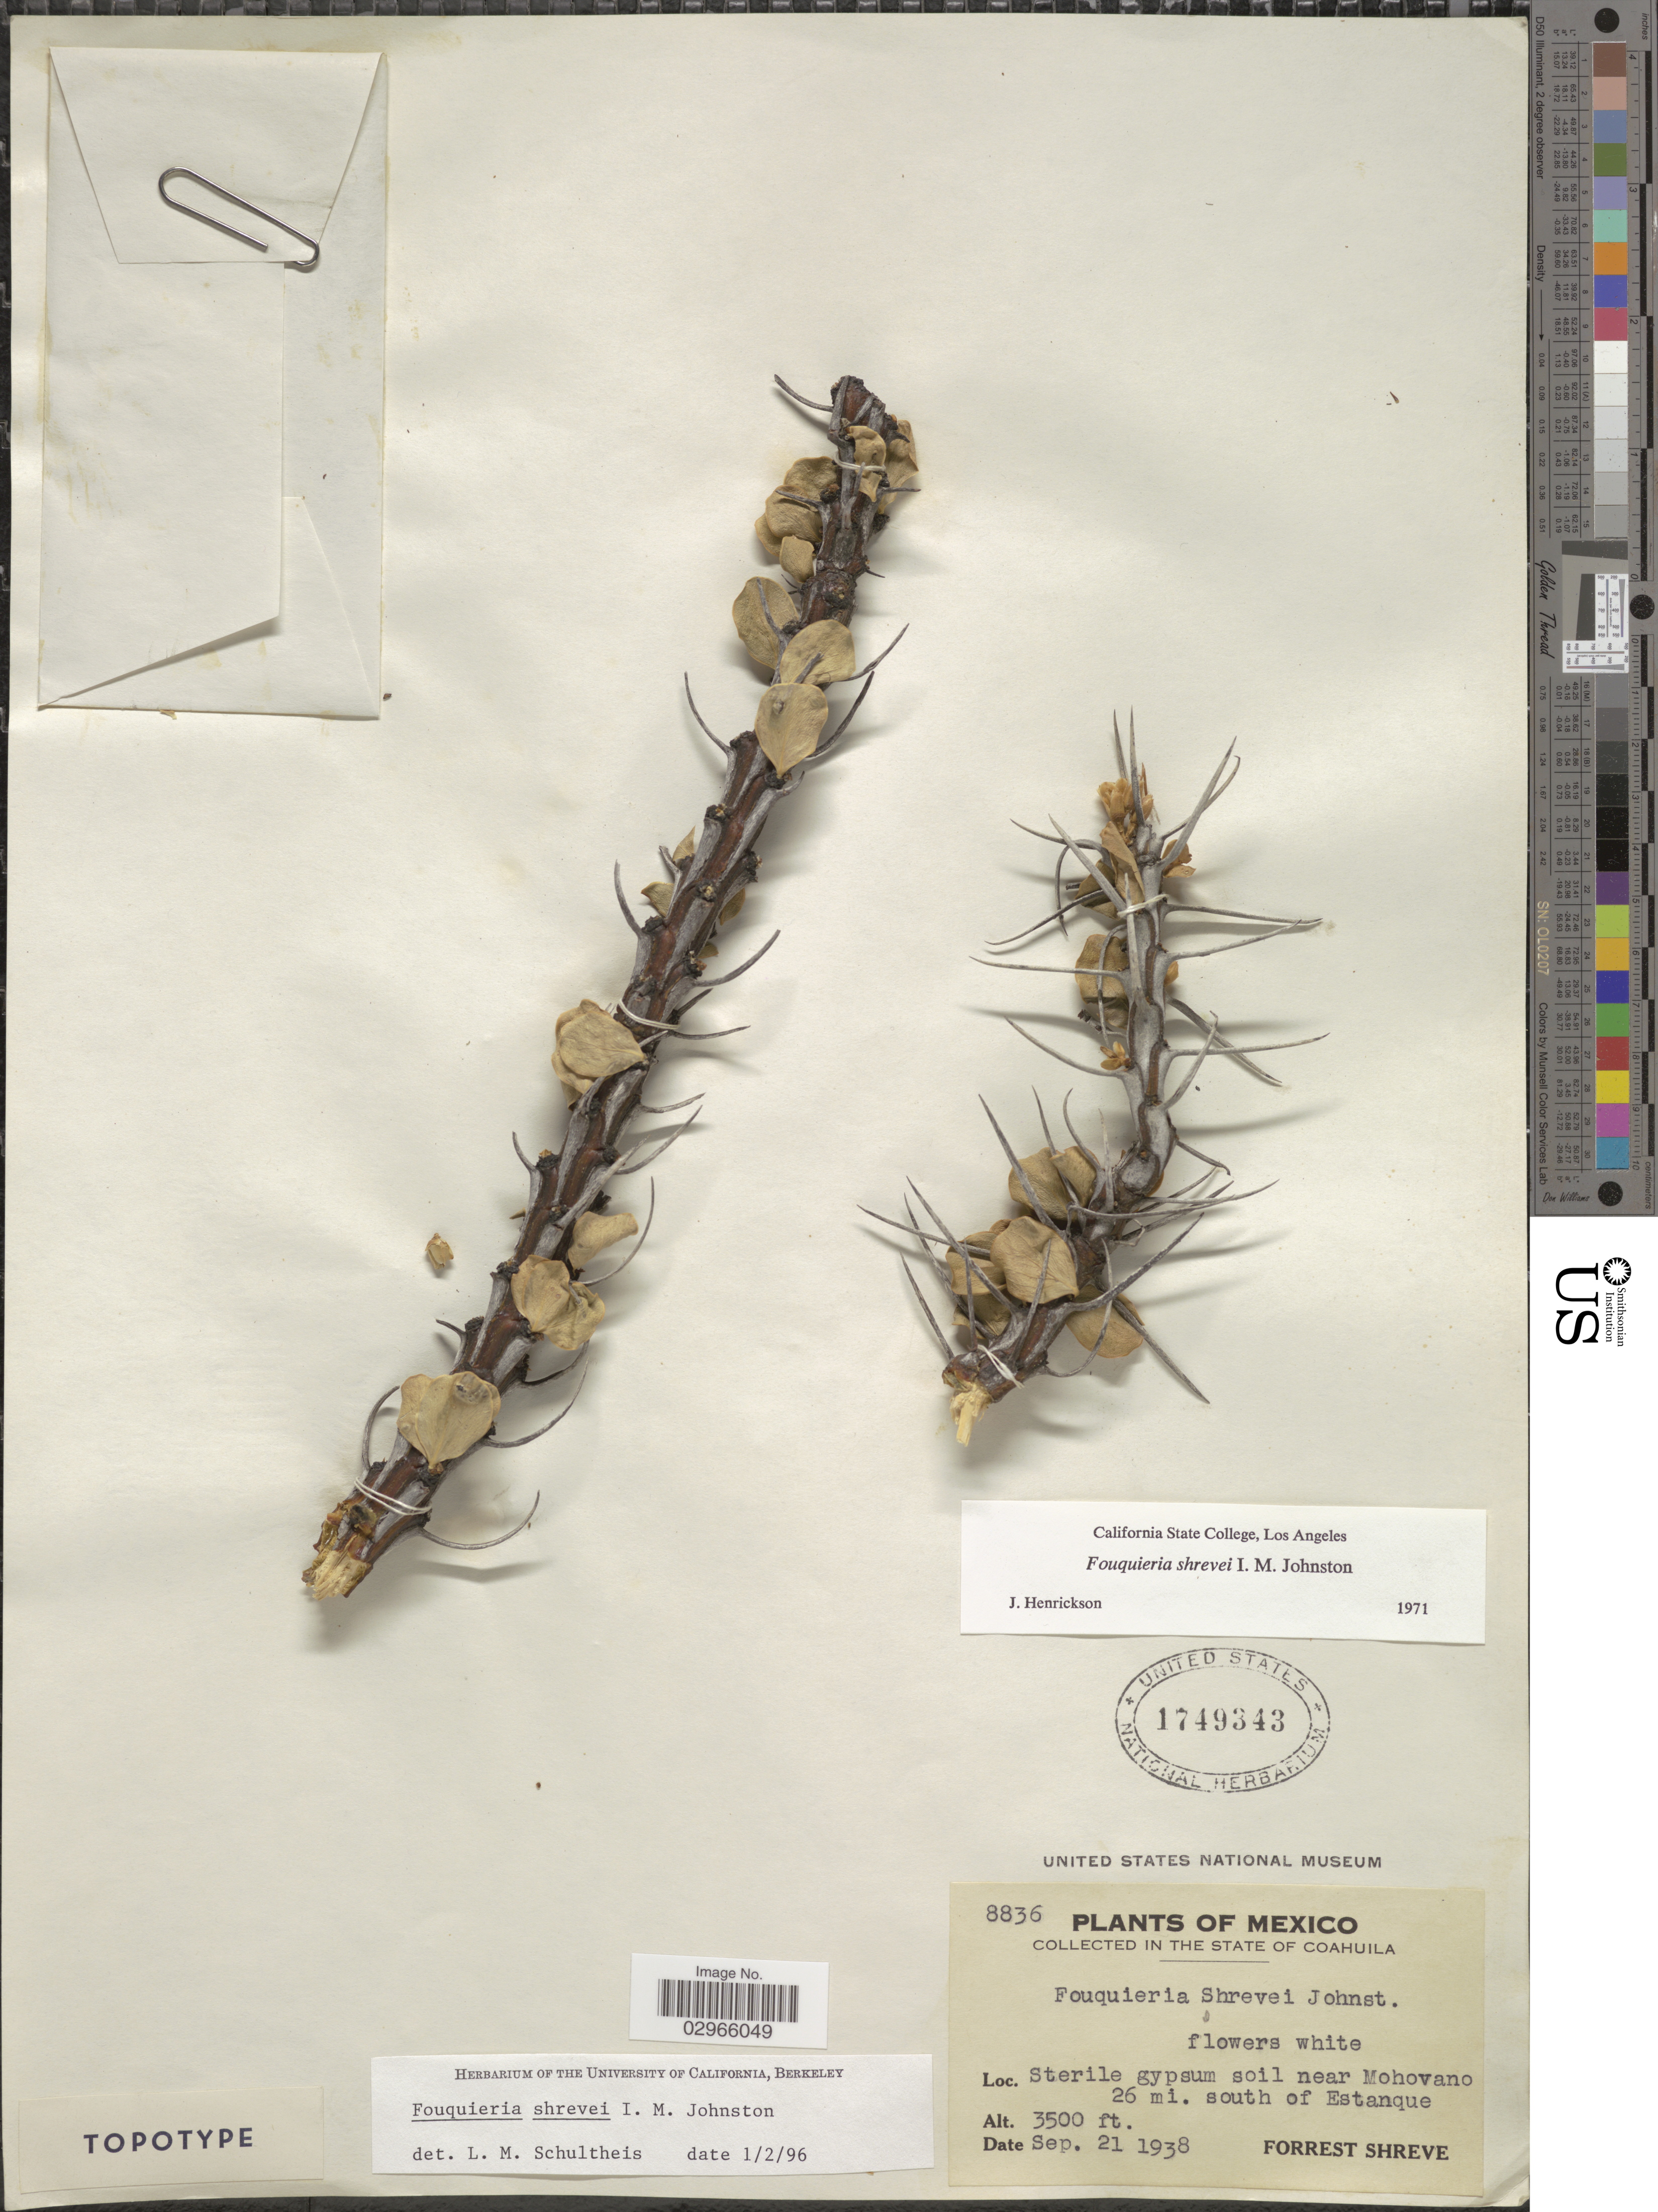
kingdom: Plantae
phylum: Tracheophyta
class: Magnoliopsida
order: Ericales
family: Fouquieriaceae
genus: Fouquieria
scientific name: Fouquieria shrevei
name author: I.M. Johnst.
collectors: F. Shreve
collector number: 8836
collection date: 1938-09-21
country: Mexico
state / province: Coahuila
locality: Sterile gypsum soil near Mohovano 26 mi. south of Estanque.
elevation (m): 1067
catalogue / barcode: US 1749343